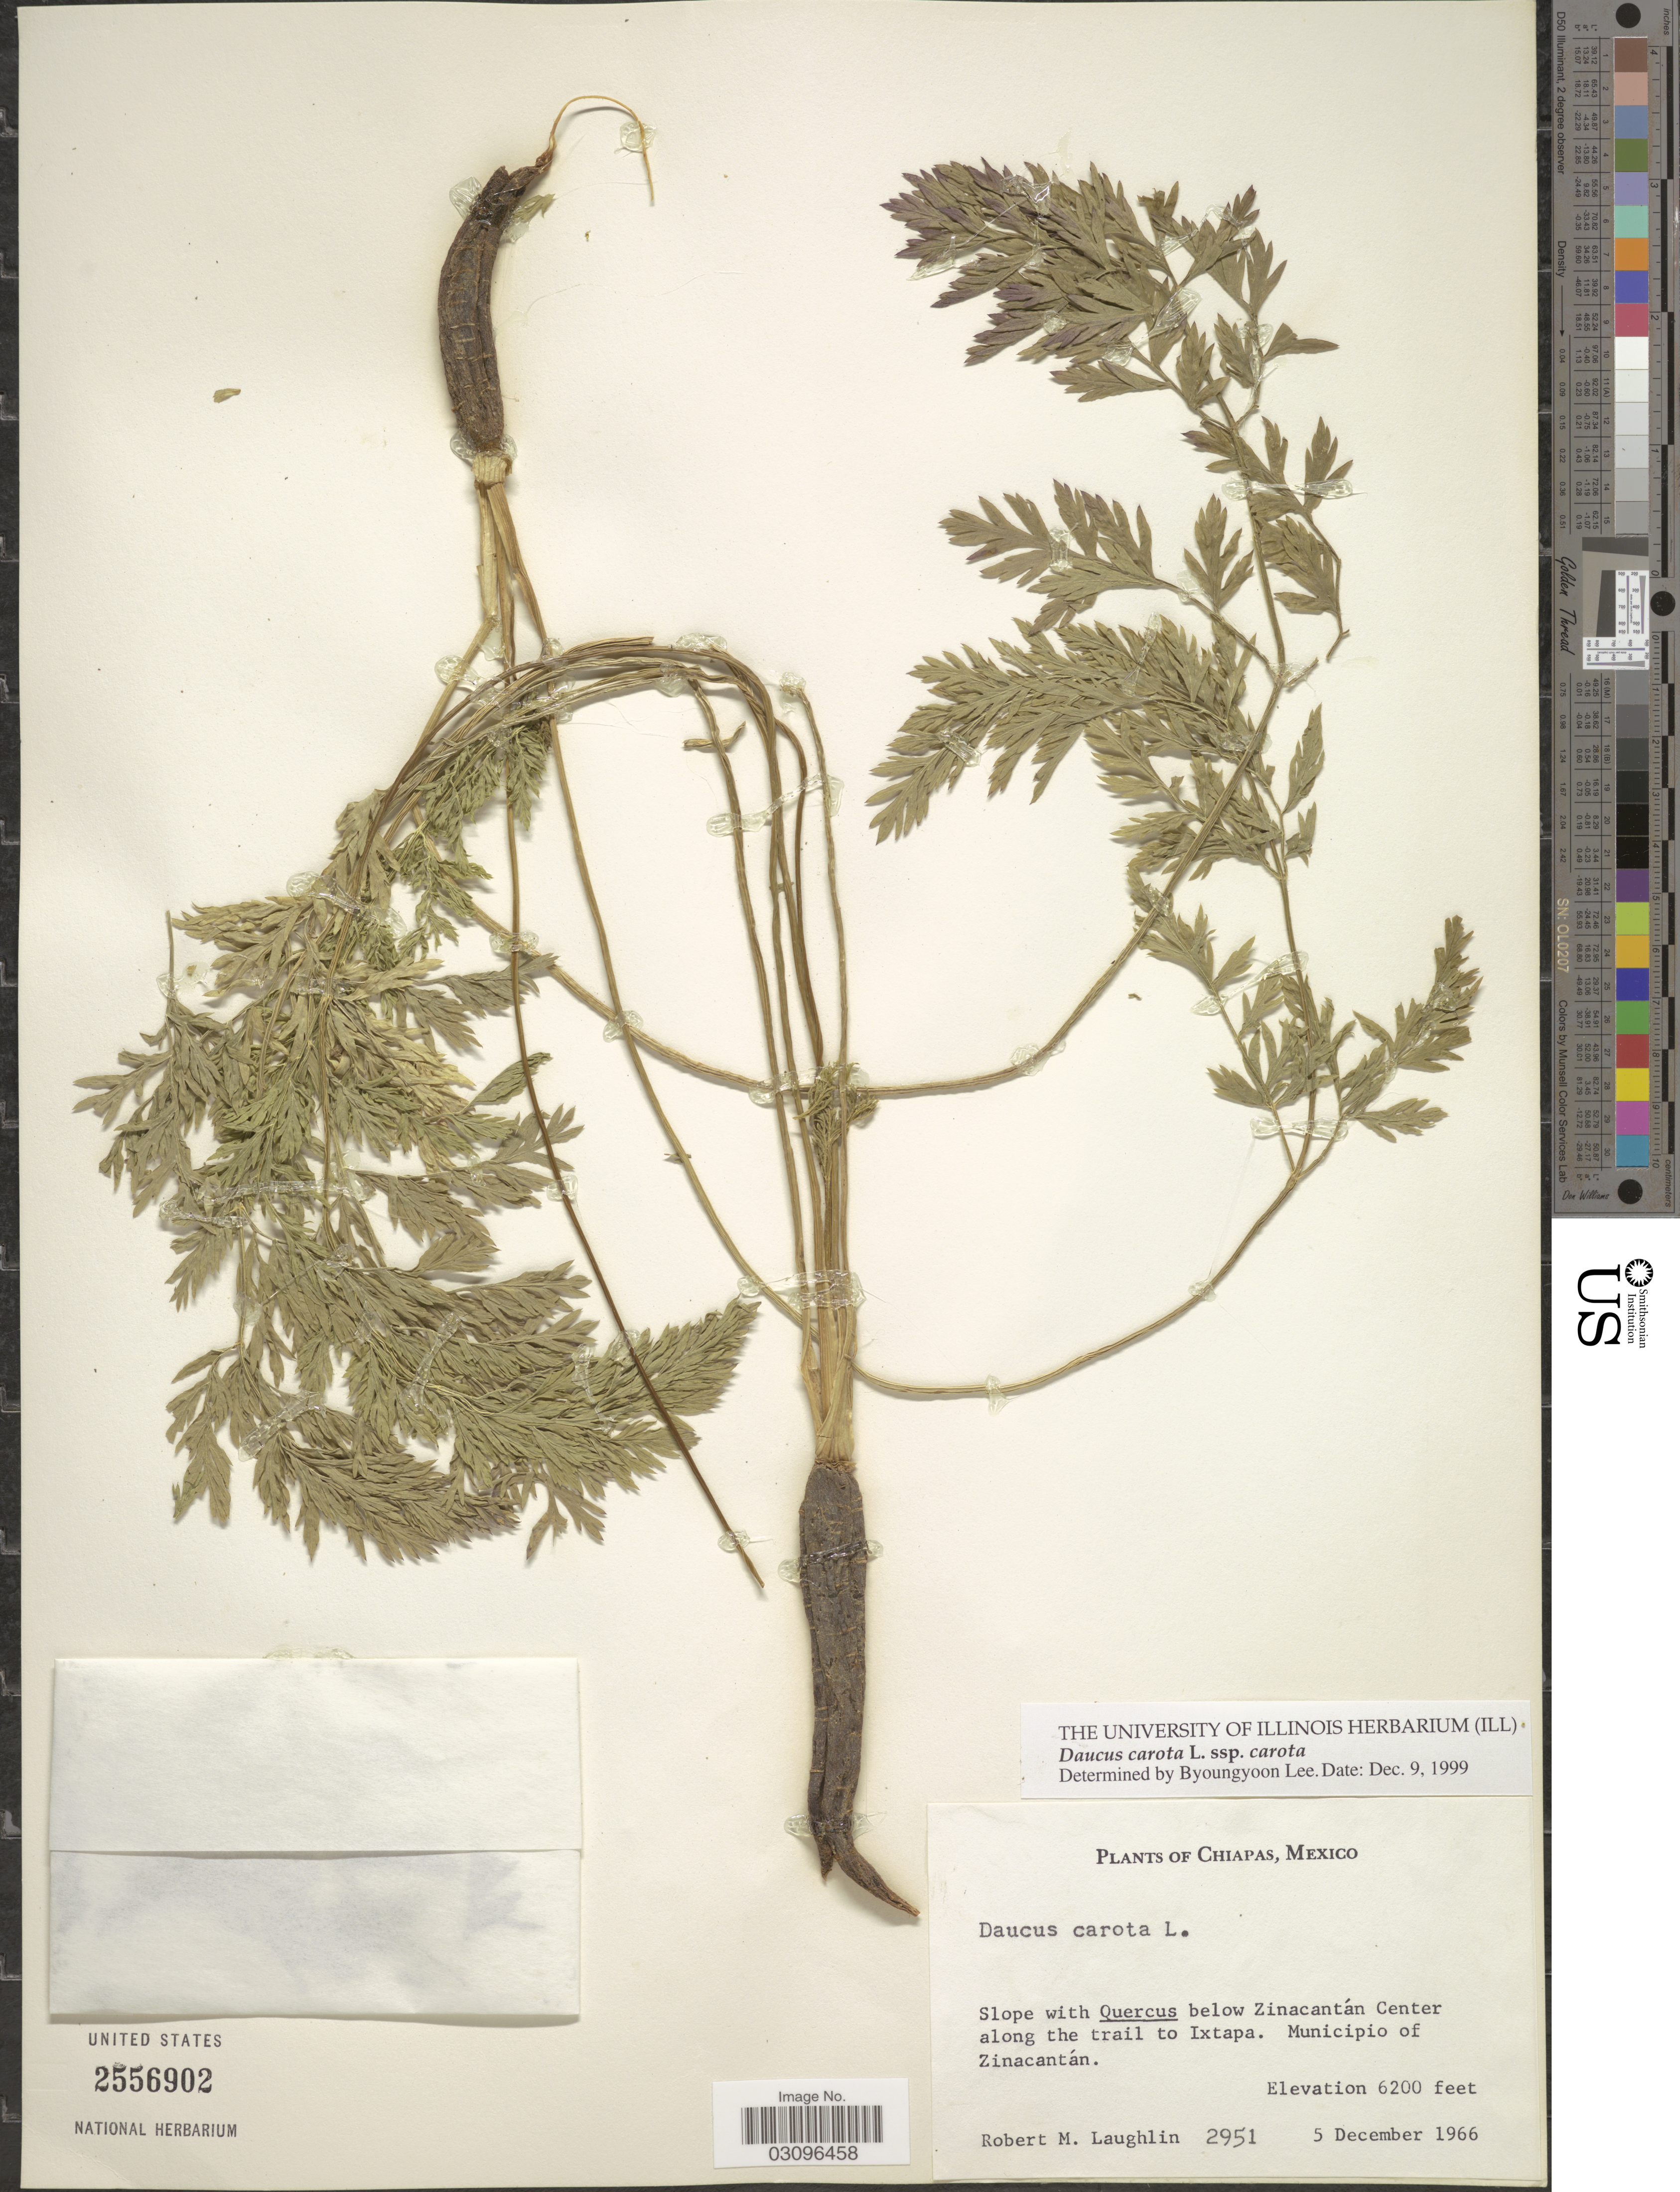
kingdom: Plantae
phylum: Tracheophyta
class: Magnoliopsida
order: Apiales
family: Apiaceae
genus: Daucus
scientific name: Daucus carota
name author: L.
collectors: R. M. Laughlin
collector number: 2951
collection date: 1966-12-05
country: Mexico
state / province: Chiapas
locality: Slope with Quercus below Zinacantán Center along the trail to Ixtapa. Municipio of Zinacantán.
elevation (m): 1890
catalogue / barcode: US 2556902